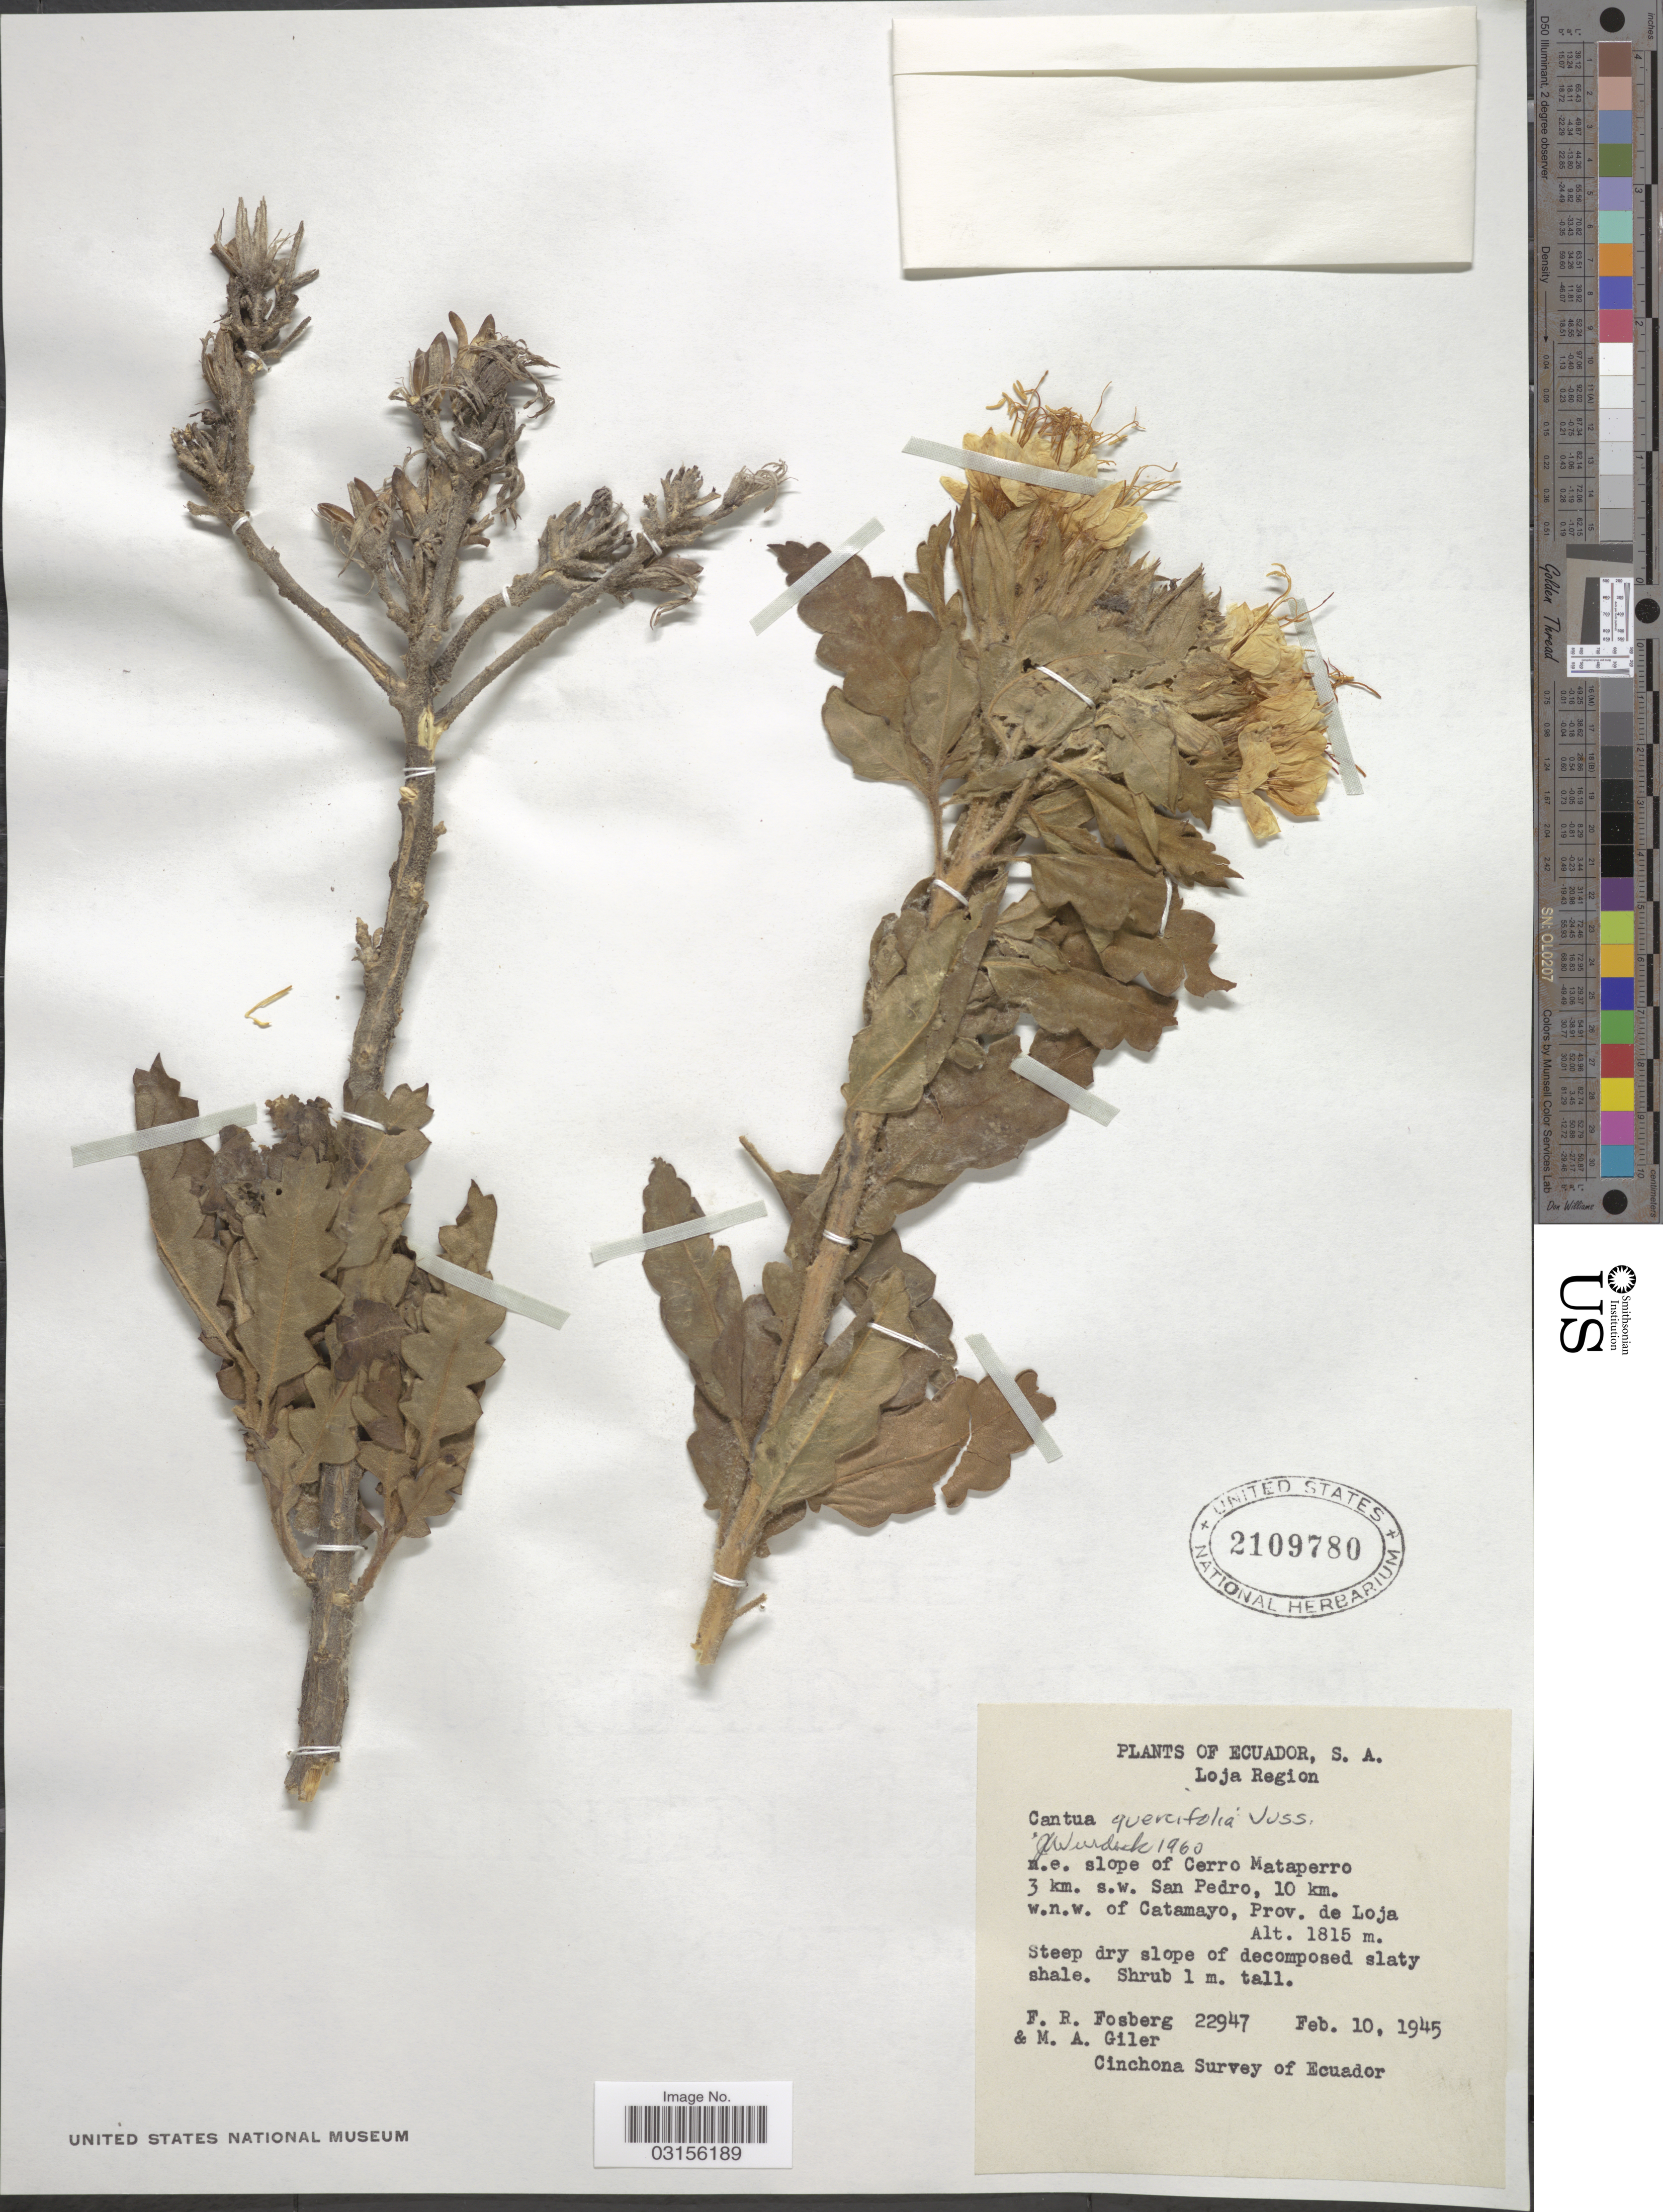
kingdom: Plantae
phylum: Tracheophyta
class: Magnoliopsida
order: Ericales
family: Polemoniaceae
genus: Cantua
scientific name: Cantua quercifolia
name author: Juss.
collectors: F. R. Fosberg & M. Giler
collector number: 22947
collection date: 1945-02-10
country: Ecuador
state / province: Loja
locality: Loja Region. n.e. slope of Cerro Mataperro 3 km. s.w. San Pedro, 10 km. w.n.w. of Catamayo.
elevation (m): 1815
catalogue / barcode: US 2109780